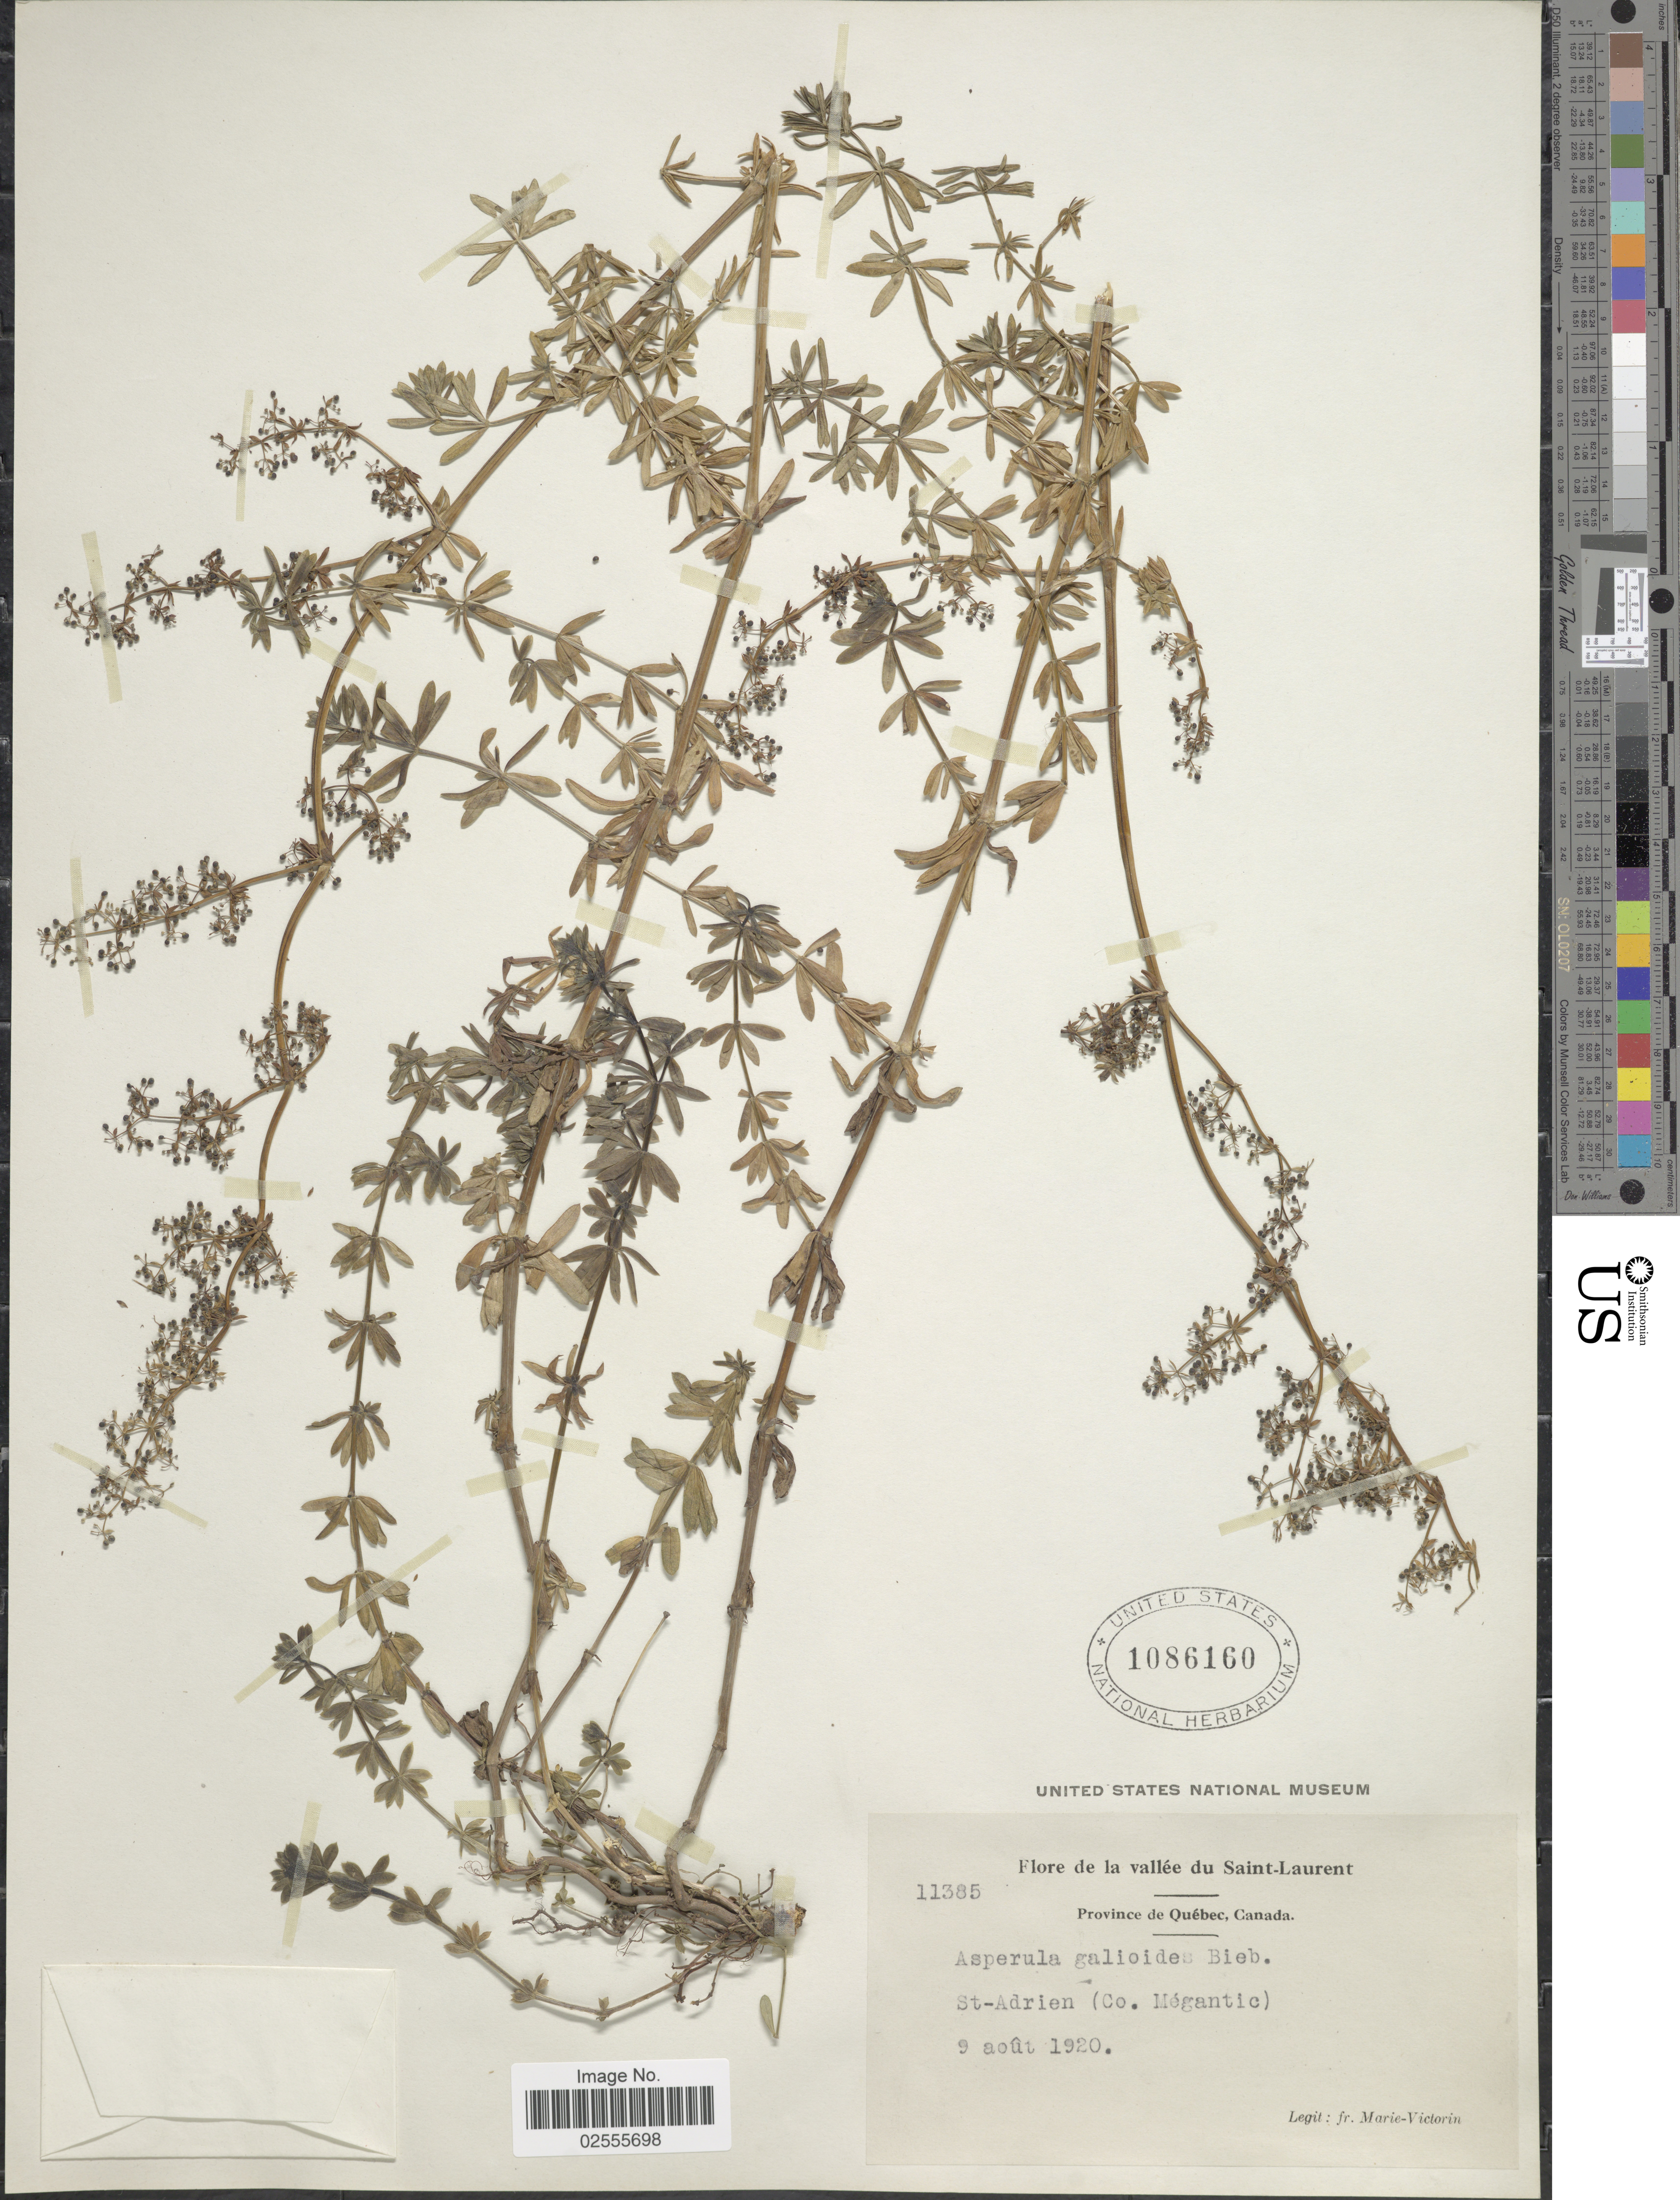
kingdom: Plantae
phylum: Tracheophyta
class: Magnoliopsida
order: Gentianales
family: Rubiaceae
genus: Asperula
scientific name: Asperula galioides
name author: M. Bieb.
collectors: F. Marie-Victorin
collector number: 11385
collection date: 1920-08-09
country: Canada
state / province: Quebec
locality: Vallee du Saint-Laurent, St-Adrien (Co. Megantic).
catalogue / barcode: US 1086160